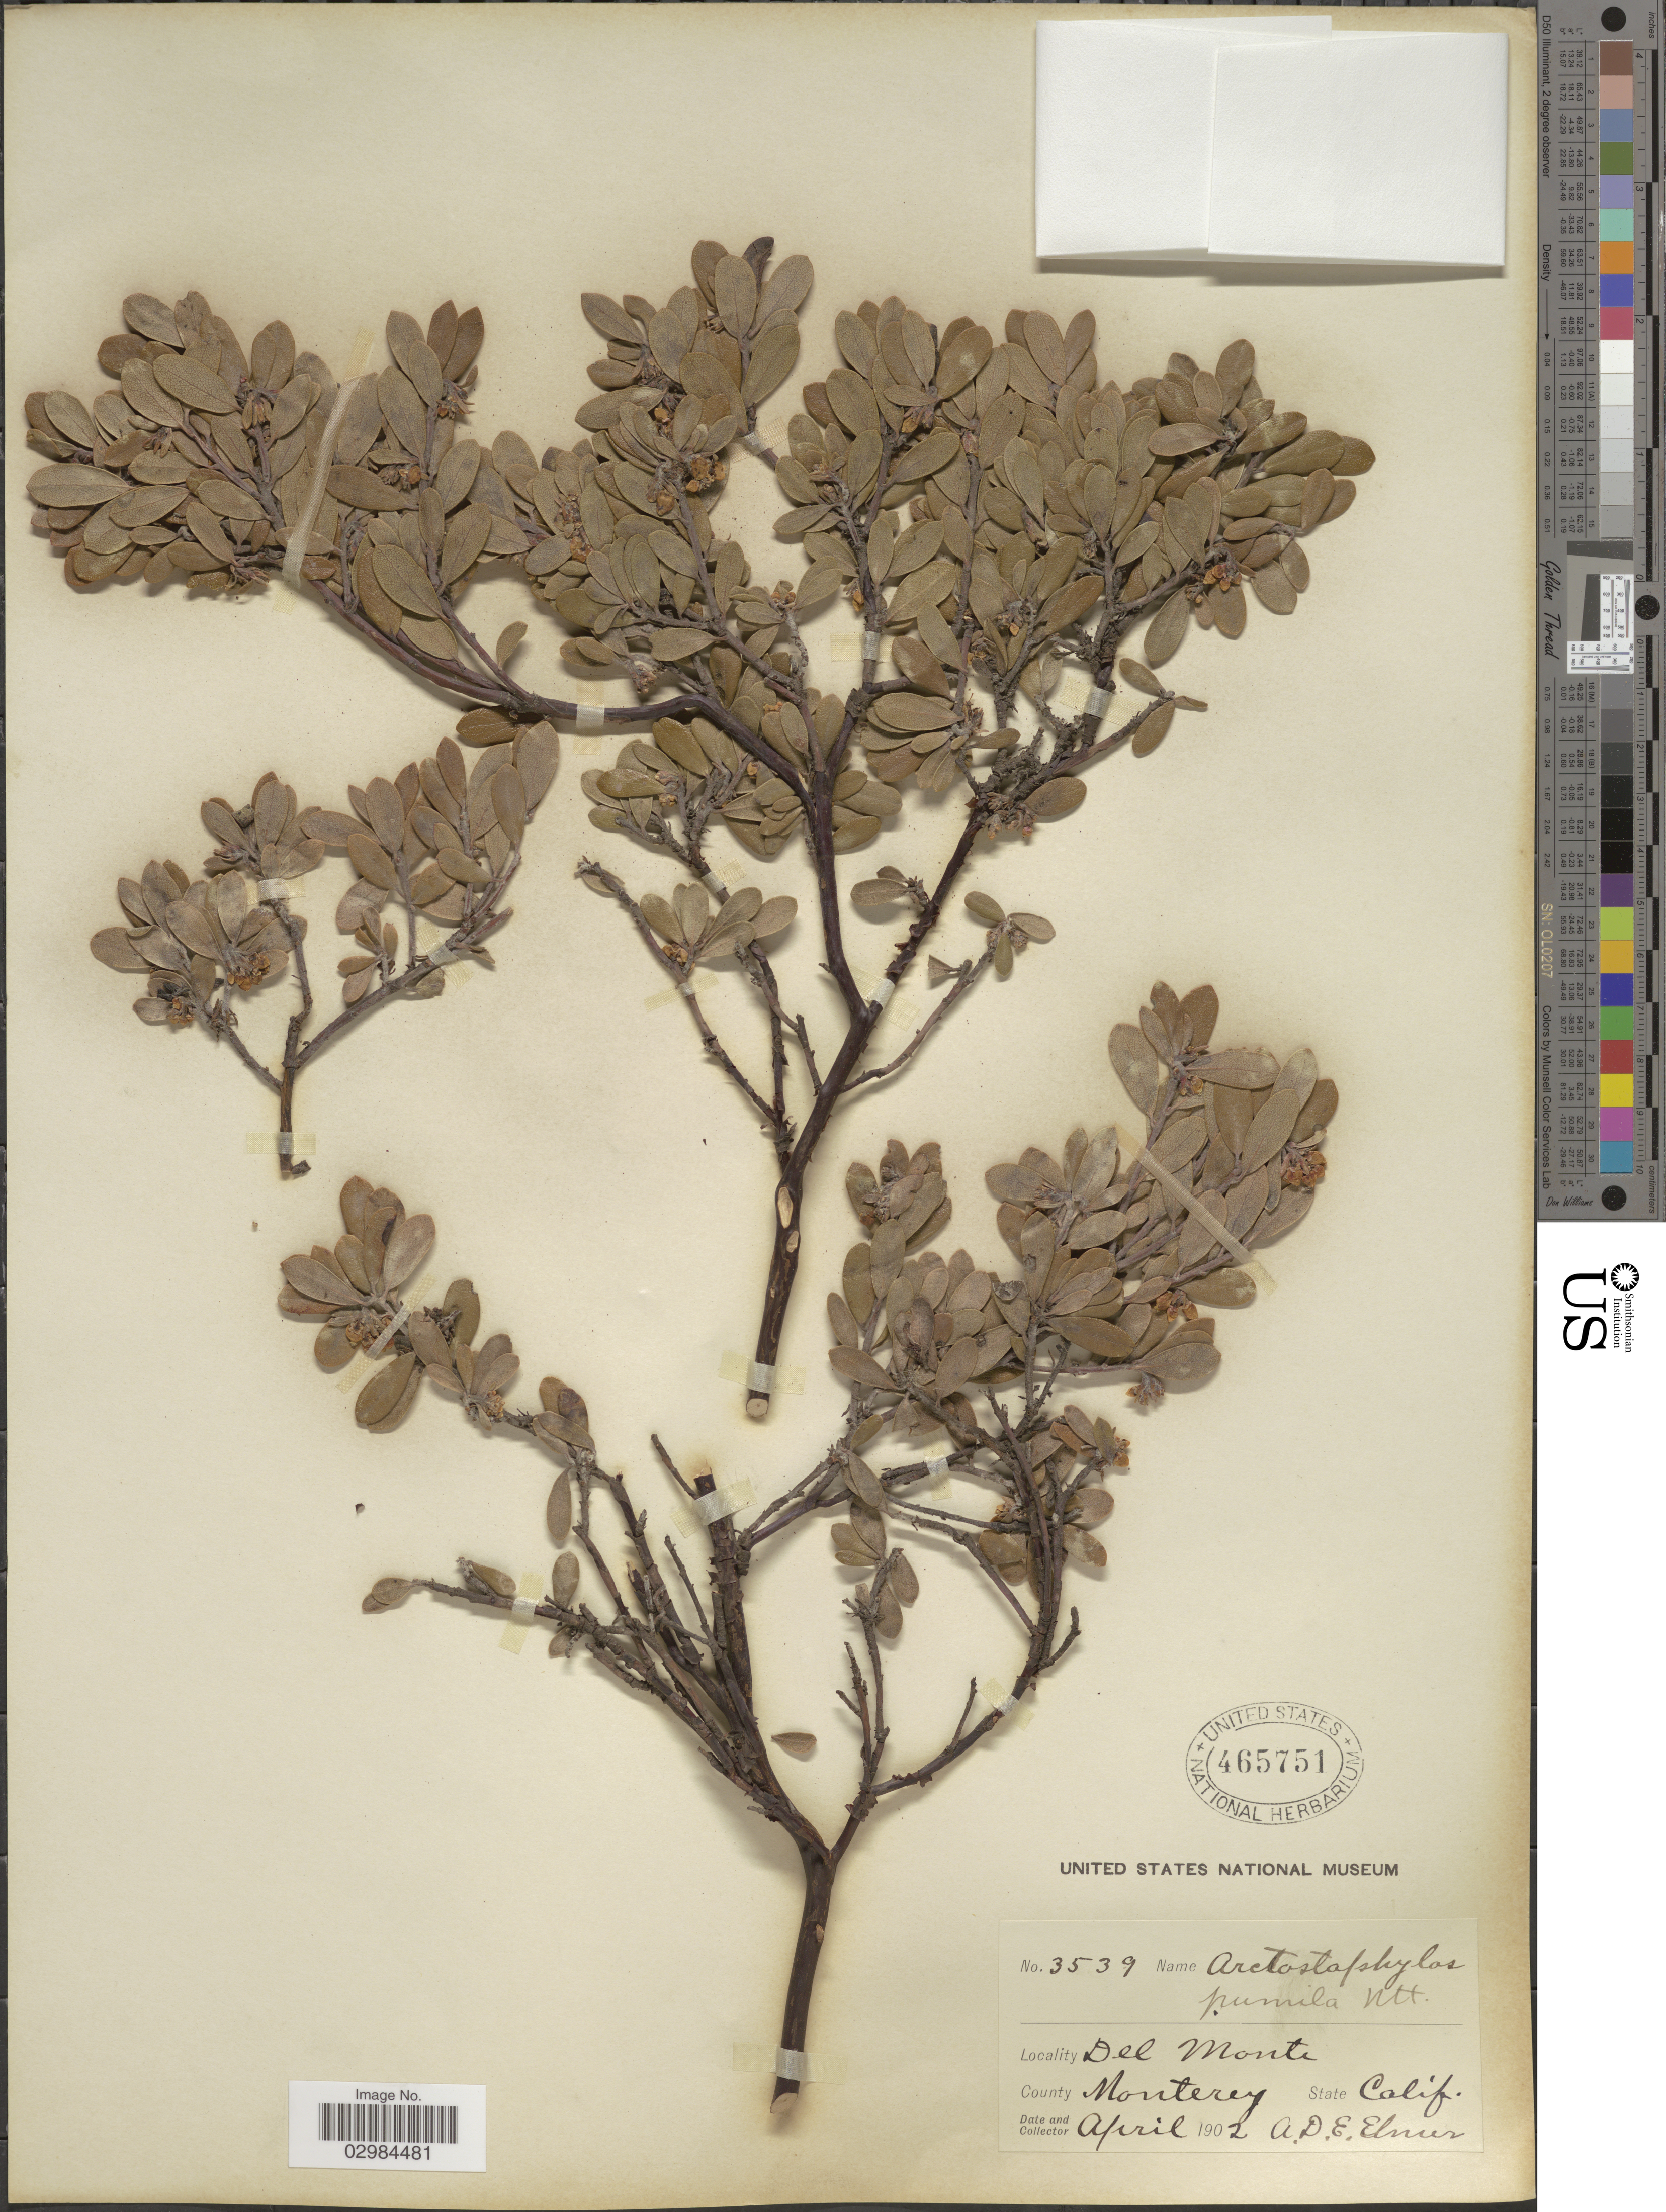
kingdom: Plantae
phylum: Tracheophyta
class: Magnoliopsida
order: Ericales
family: Ericaceae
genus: Arctostaphylos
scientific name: Arctostaphylos pumila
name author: Nutt.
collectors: A. D. E. Elmer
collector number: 3539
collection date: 1902-04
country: United States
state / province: California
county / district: Monterey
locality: Del Monte. County Monterey. State Calif.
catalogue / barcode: US 465751